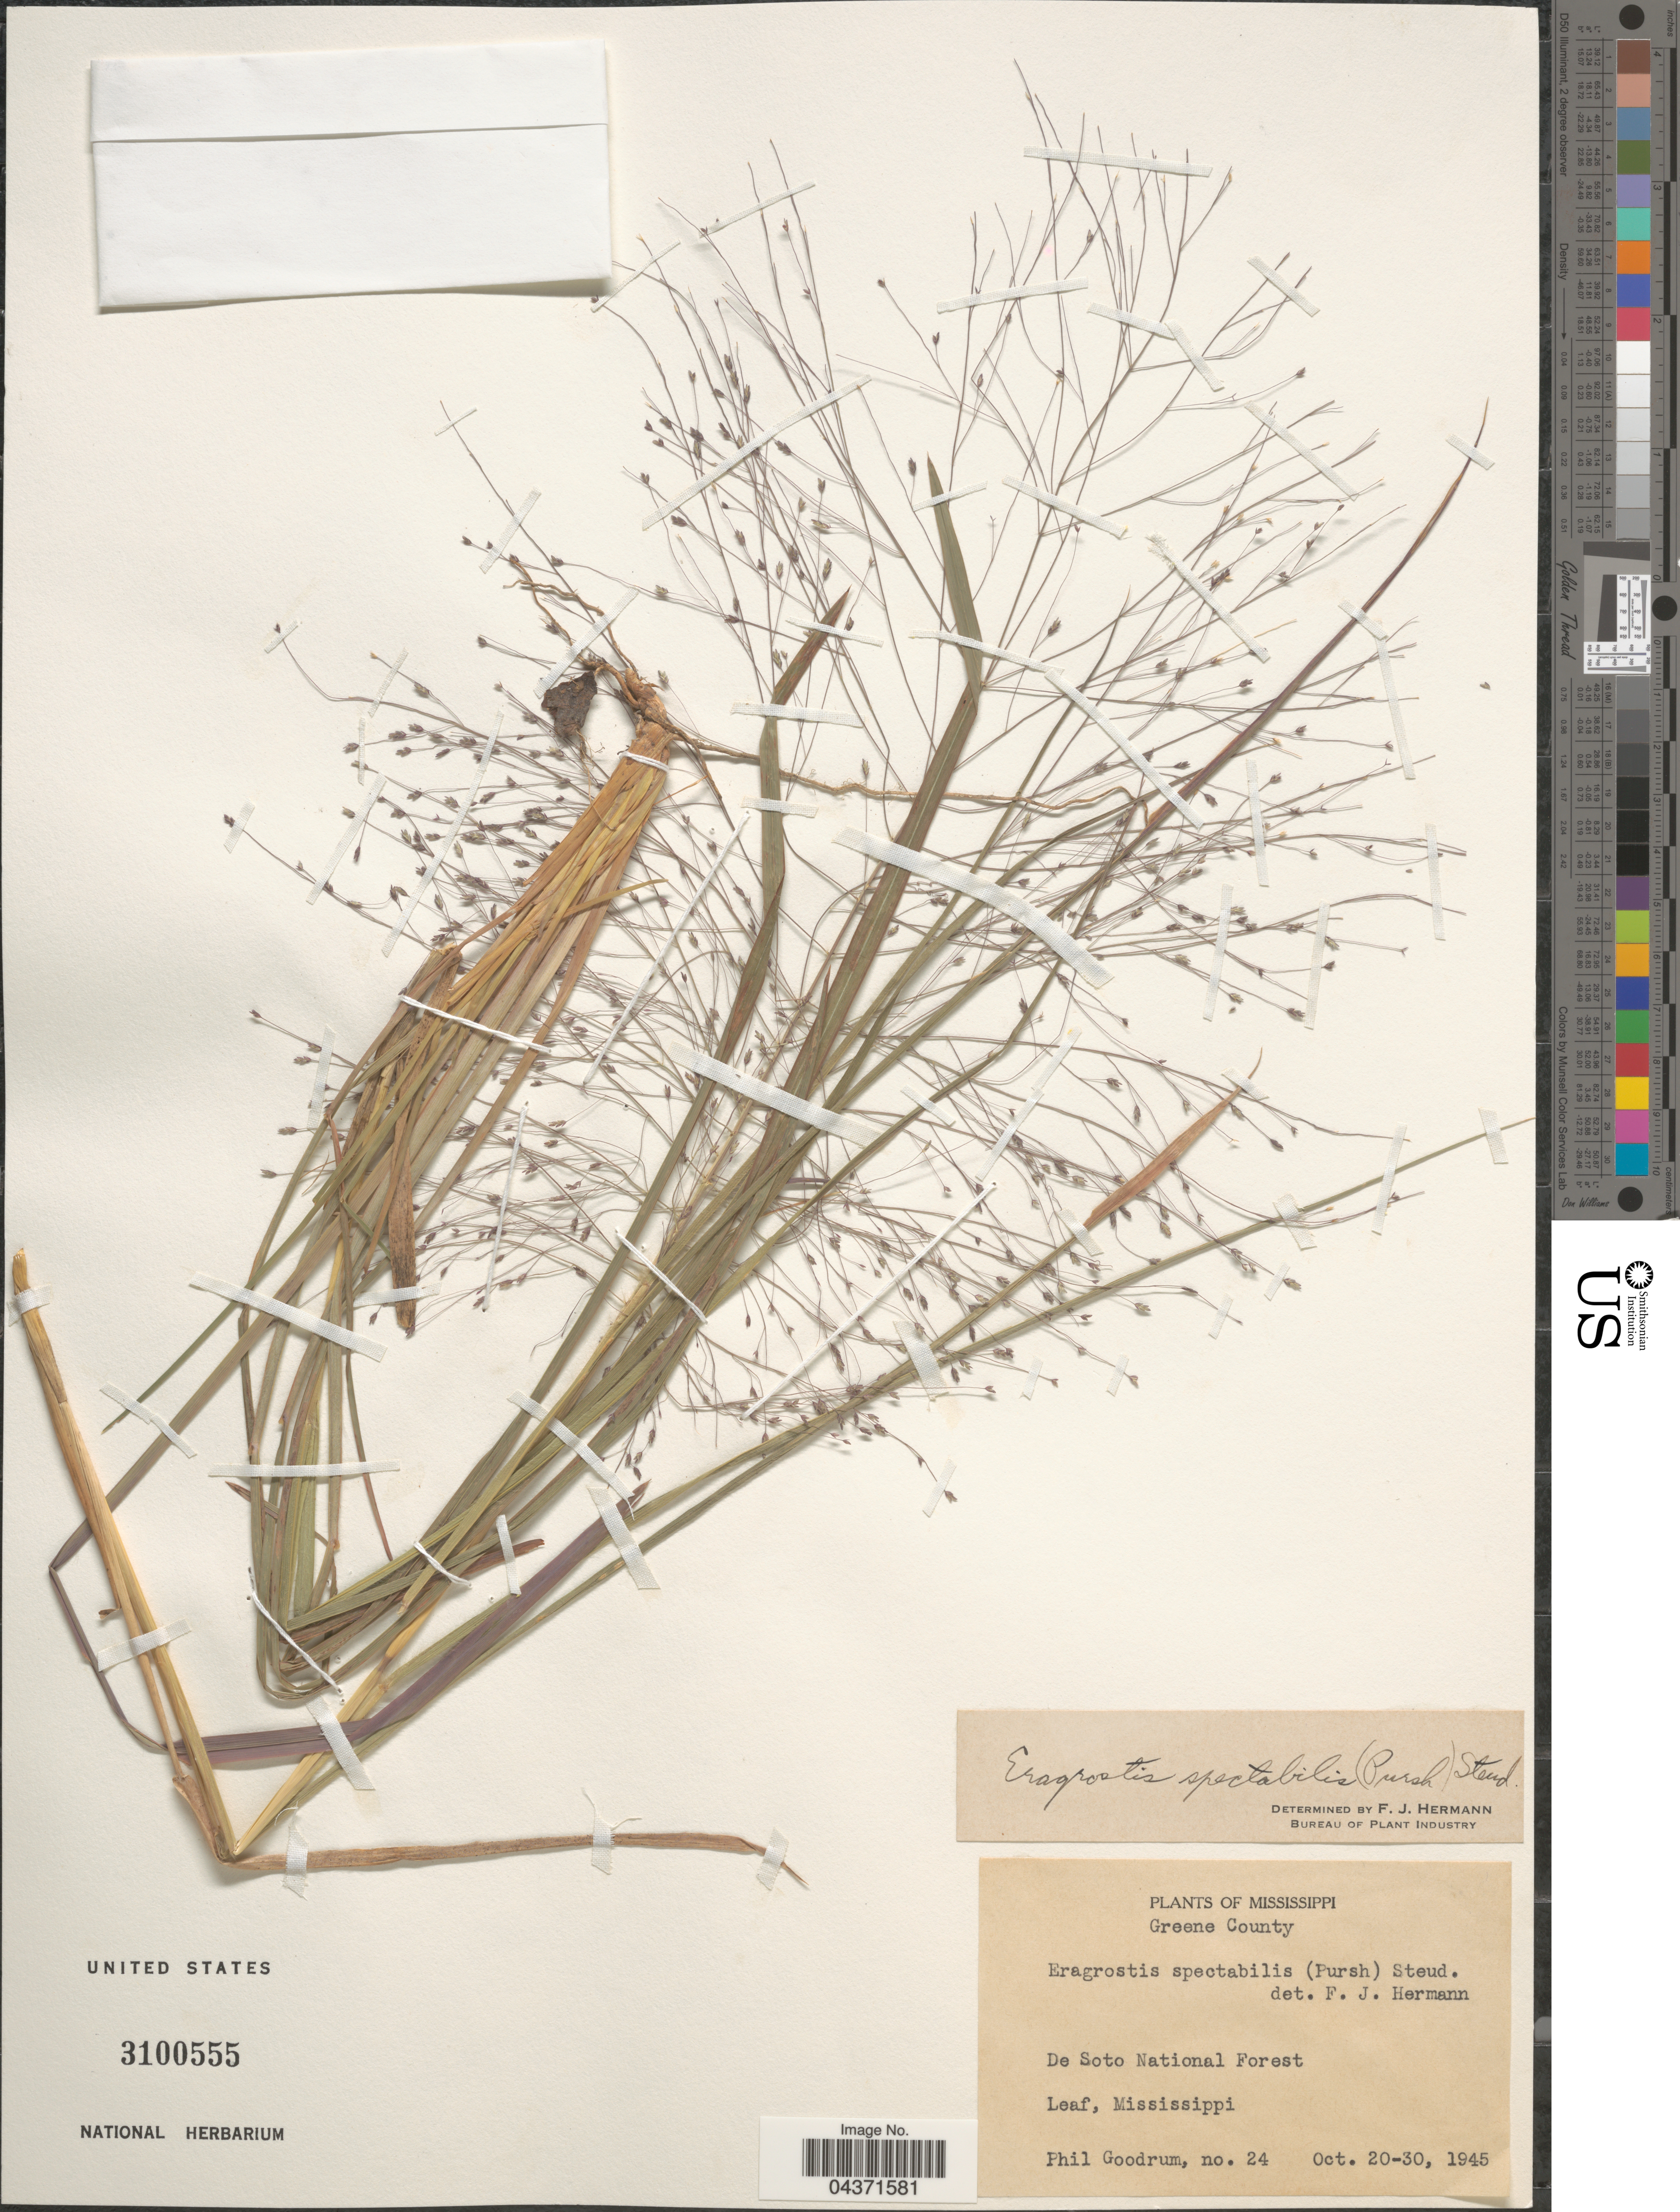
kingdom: Plantae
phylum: Tracheophyta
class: Liliopsida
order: Poales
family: Poaceae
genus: Eragrostis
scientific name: Eragrostis spectabilis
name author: (Pursh) Steud.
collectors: P. Goodrum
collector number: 24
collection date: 1945-10-20/1945-10-30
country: United States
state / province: Mississippi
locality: Greene County. De Soto National Forest. Leaf.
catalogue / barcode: US 3100555